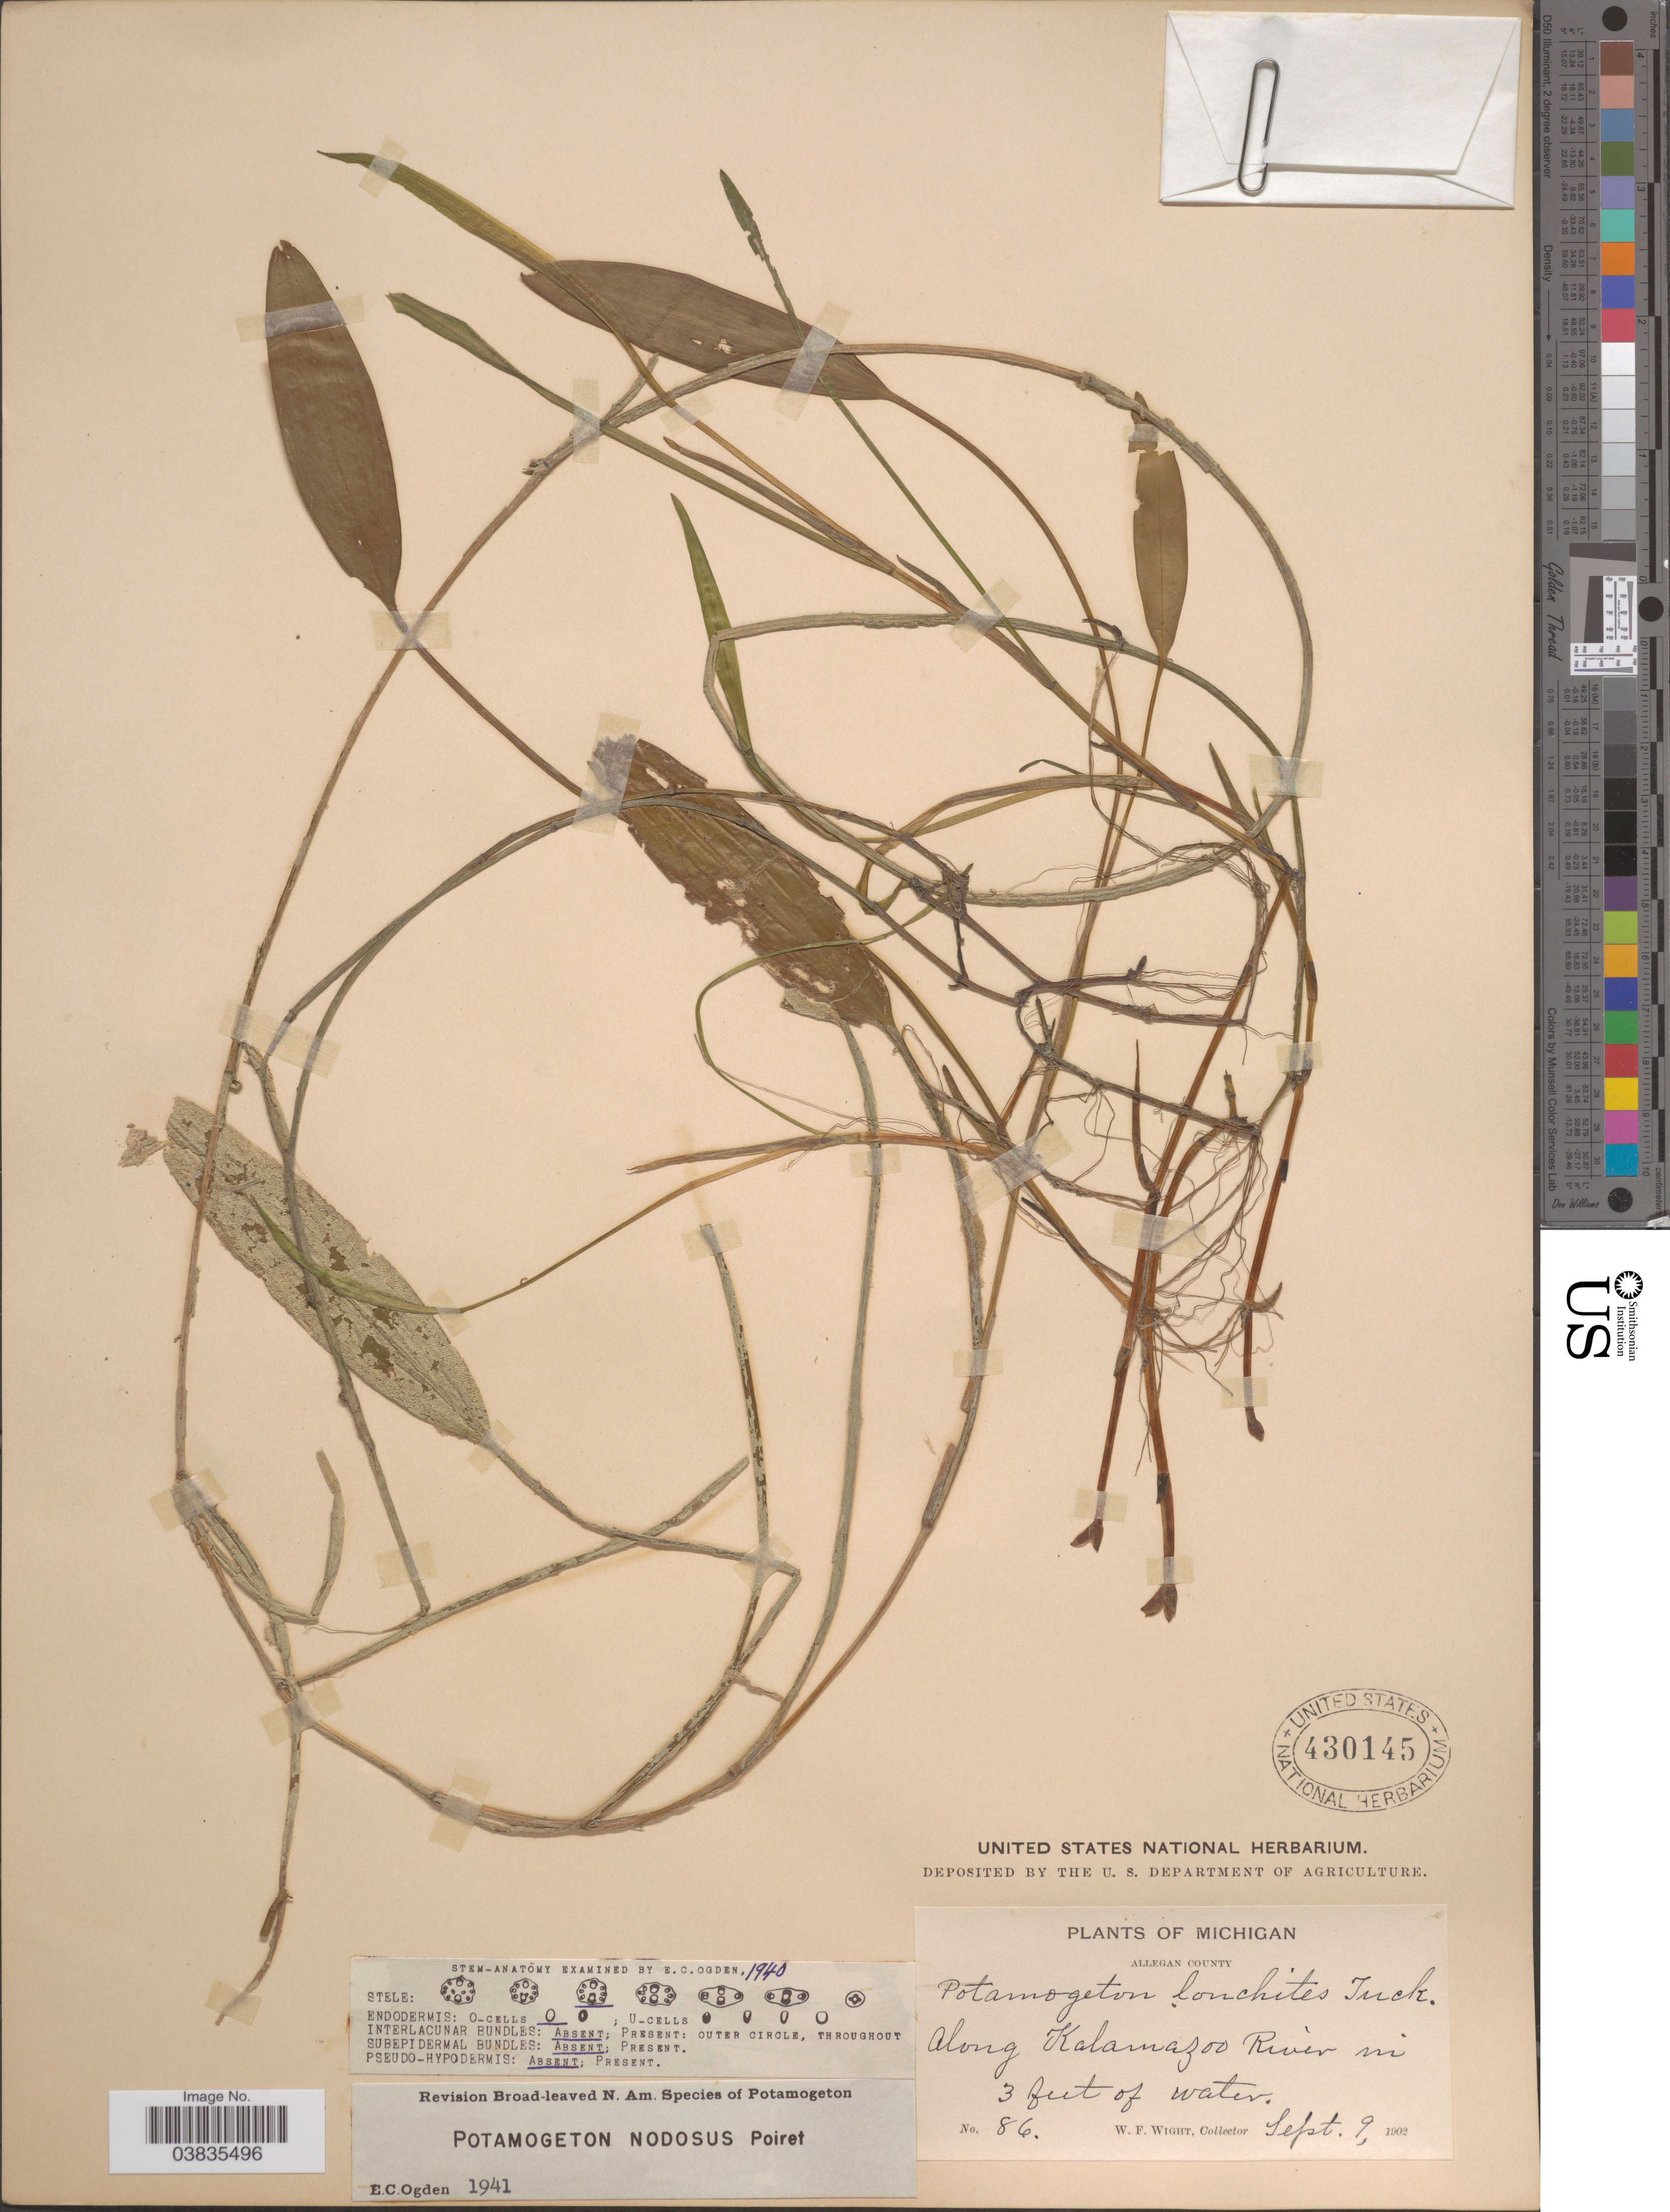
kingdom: Plantae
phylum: Tracheophyta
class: Liliopsida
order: Alismatales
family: Potamogetonaceae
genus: Potamogeton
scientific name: Potamogeton nodosus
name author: Poir.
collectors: W. Wight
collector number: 86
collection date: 1902-09-09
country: United States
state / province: Michigan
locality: Allegan County. Along Kalamazoo River.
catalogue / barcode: US 430145